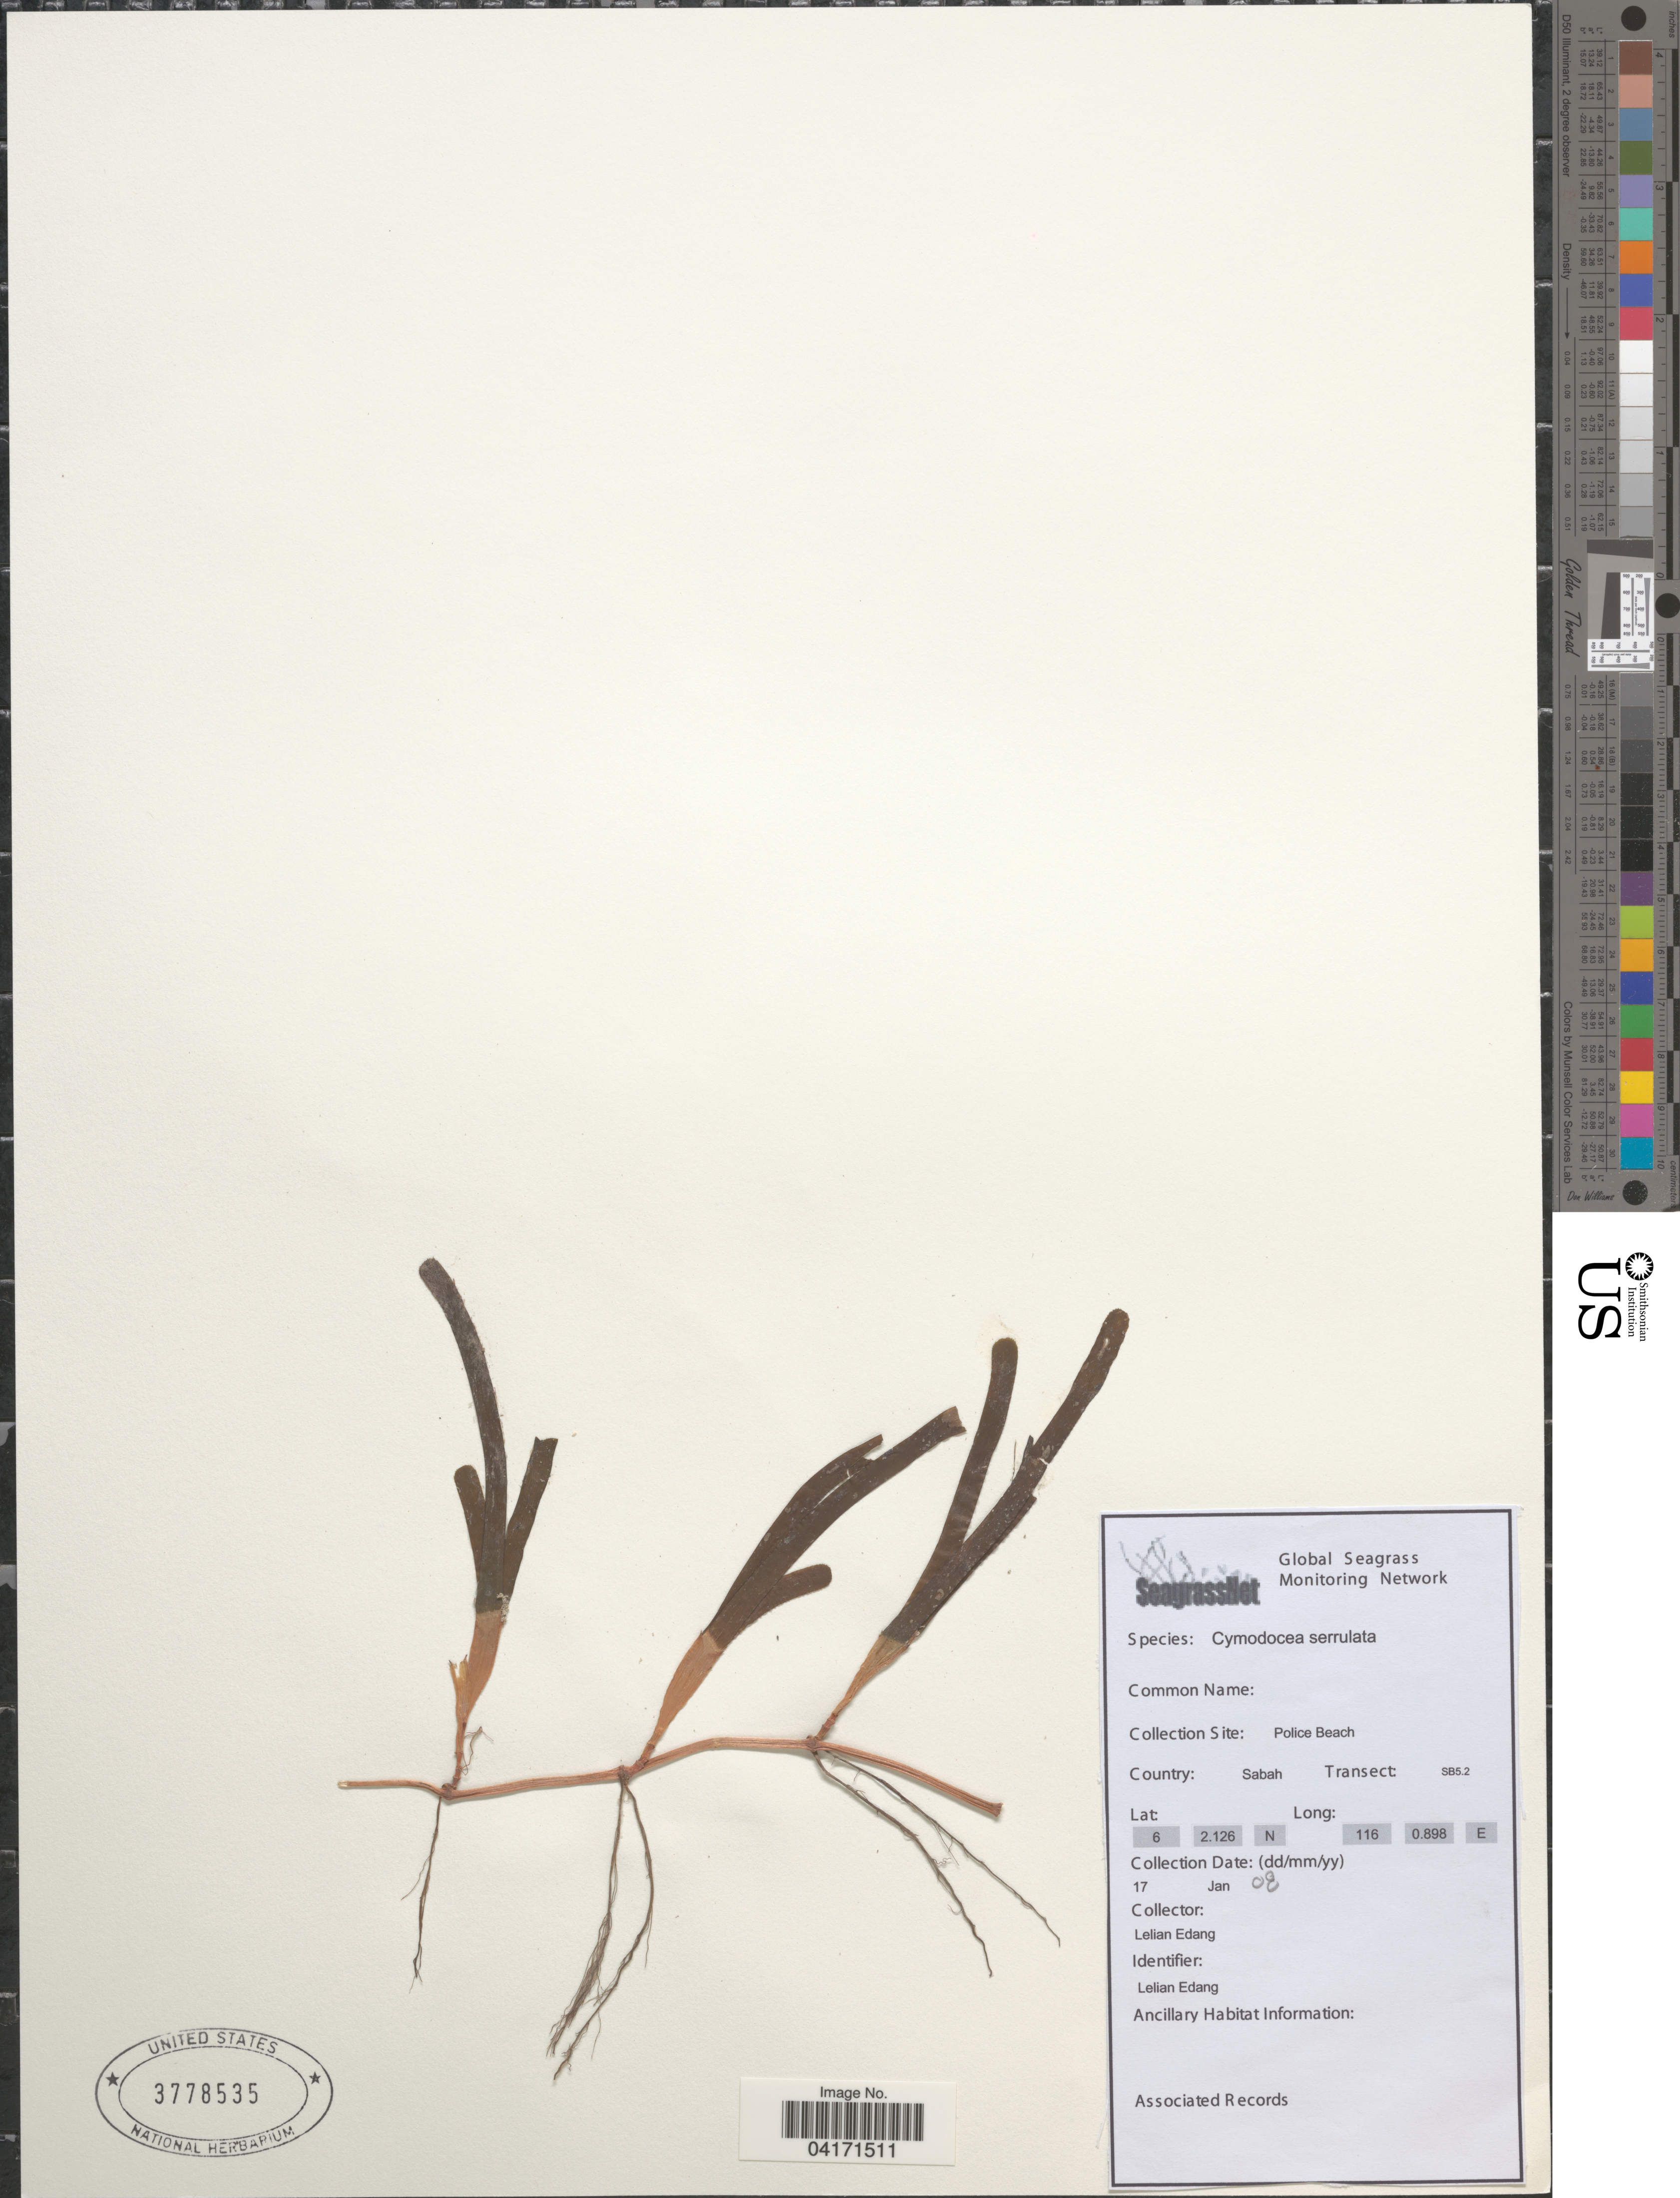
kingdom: Plantae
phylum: Tracheophyta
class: Liliopsida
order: Alismatales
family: Cymodoceaceae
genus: Cymodocea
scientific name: Cymodocea serrulata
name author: (R. Br.) Magnus & Ashers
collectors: L. Edang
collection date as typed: Transcribed d/m/y: 17/1/8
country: Malaysia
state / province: Sabah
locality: Police Beach. Transect: SB5.2.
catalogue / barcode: US 3778535